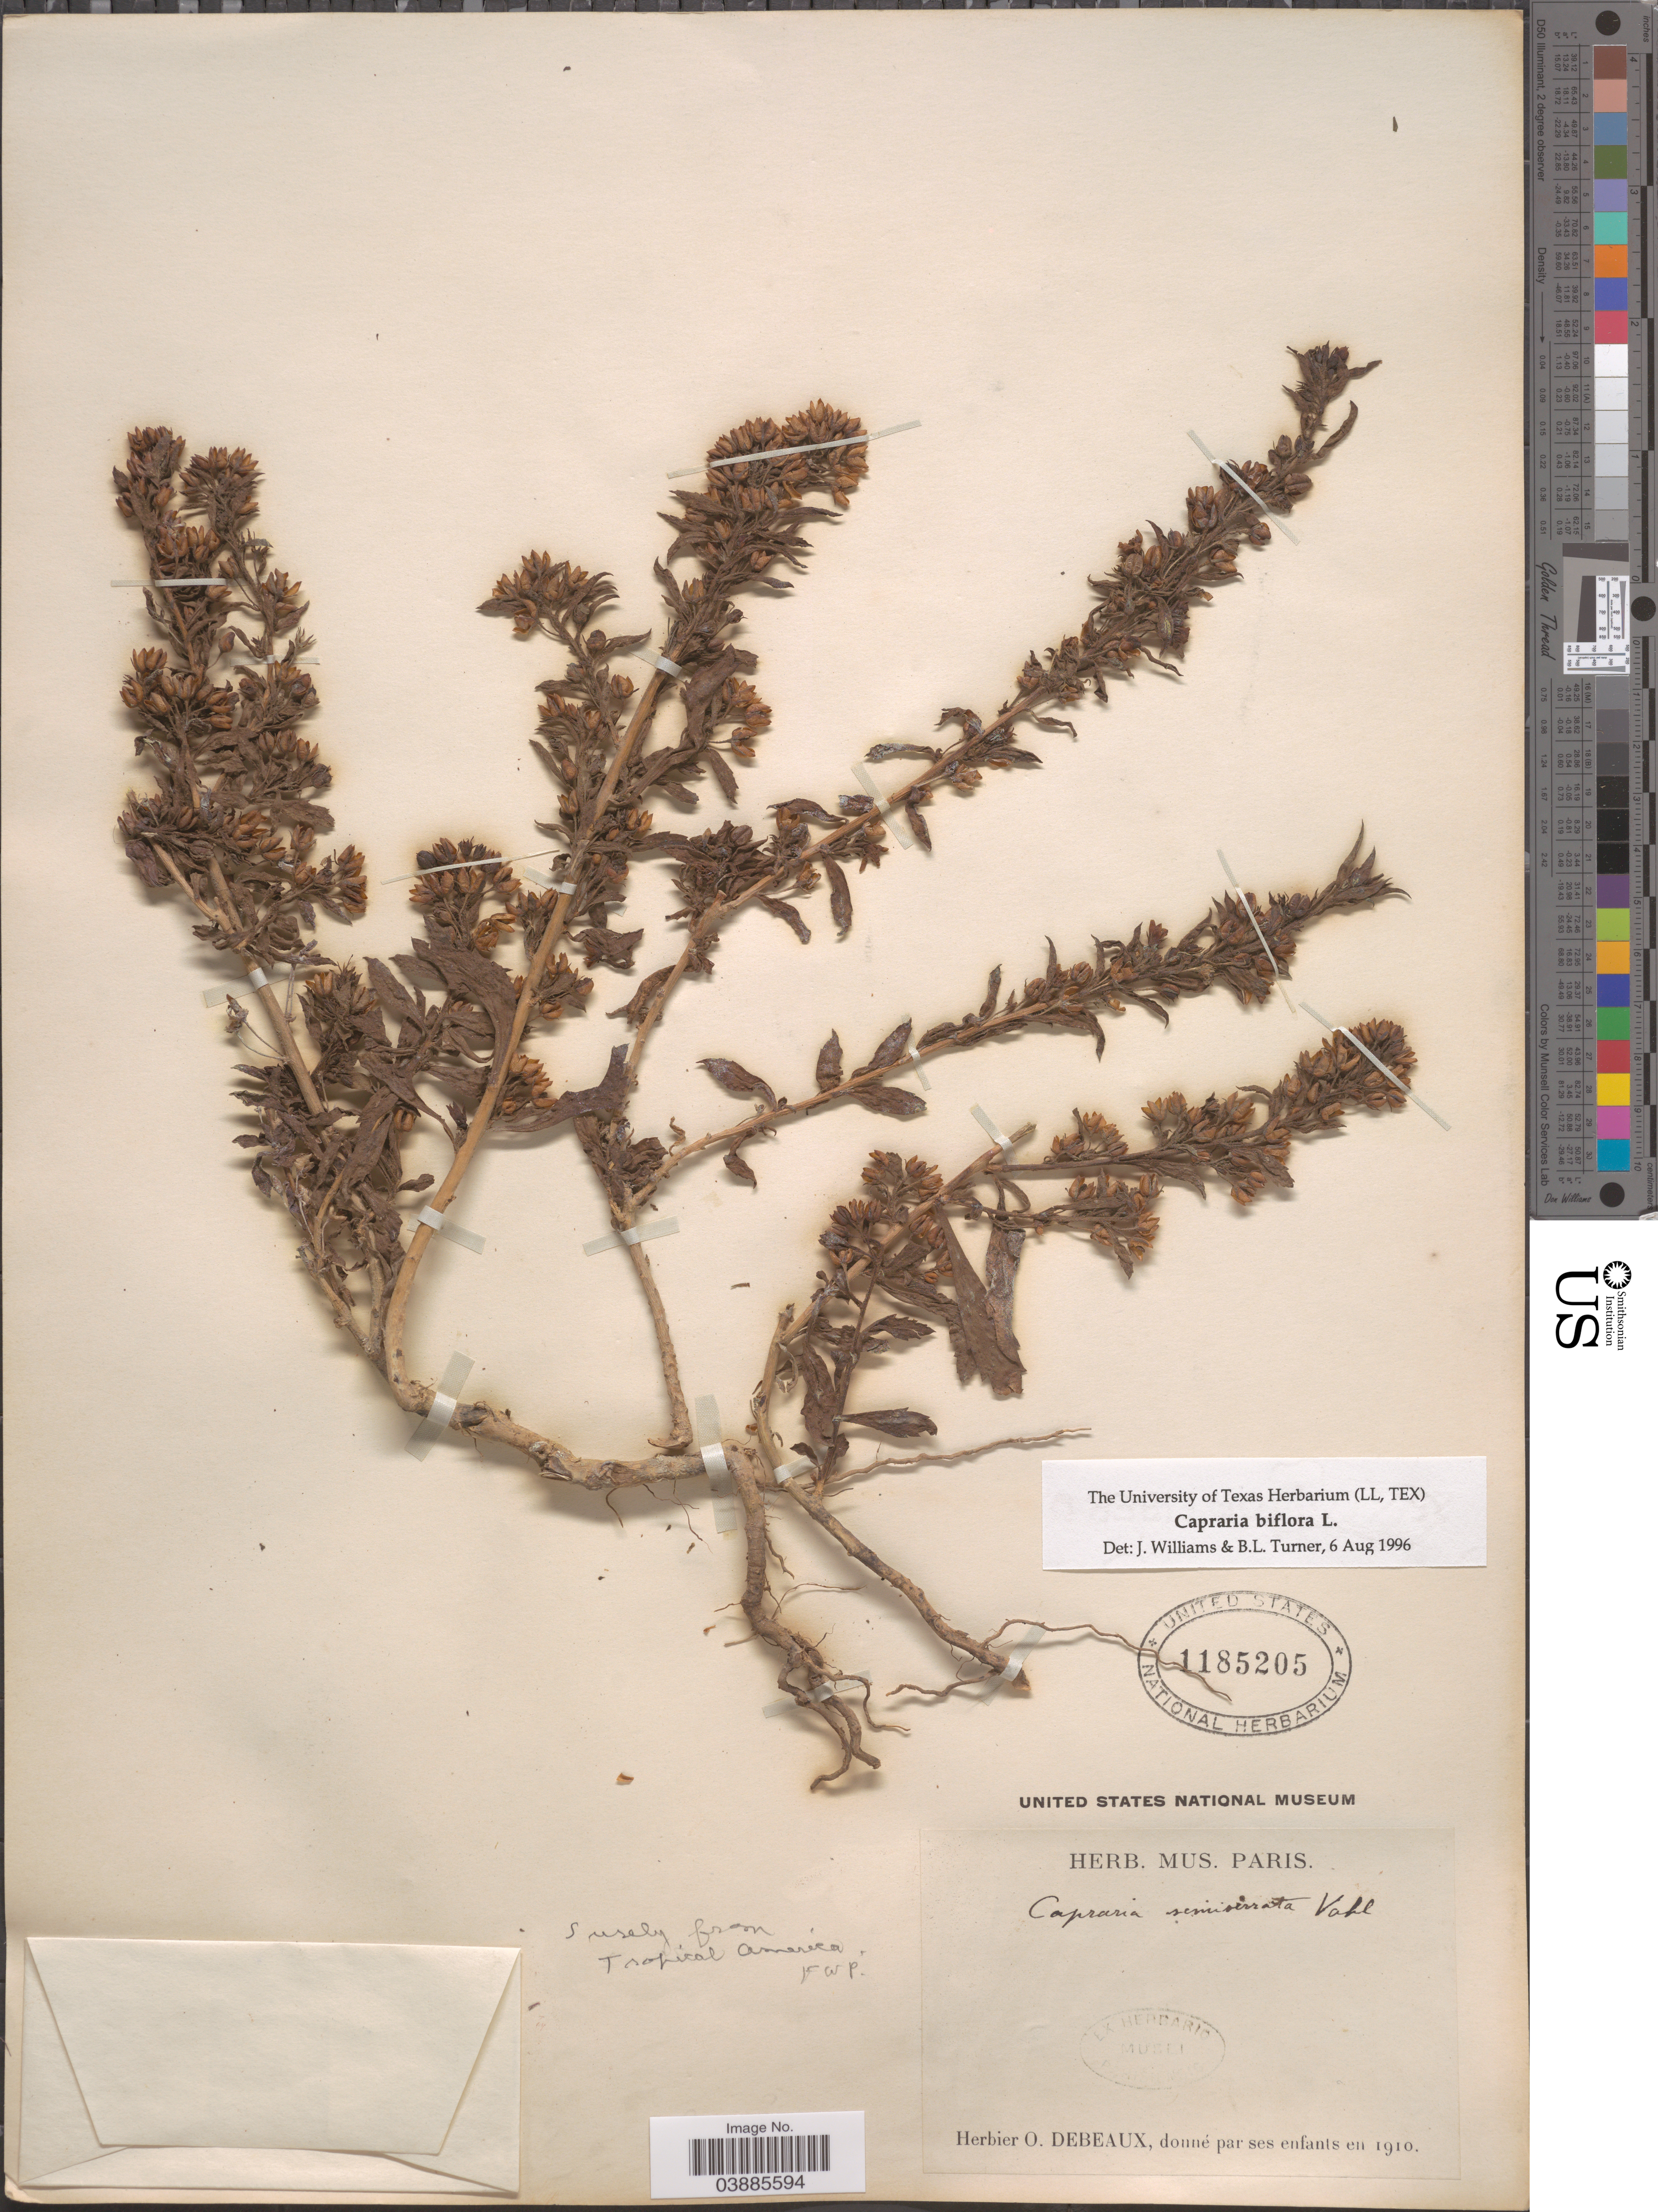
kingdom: Plantae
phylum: Tracheophyta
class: Magnoliopsida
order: Lamiales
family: Scrophulariaceae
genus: Capraria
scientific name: Capraria biflora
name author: L.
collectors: ex herb. O. Debeaux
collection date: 1910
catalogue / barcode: US 1185205